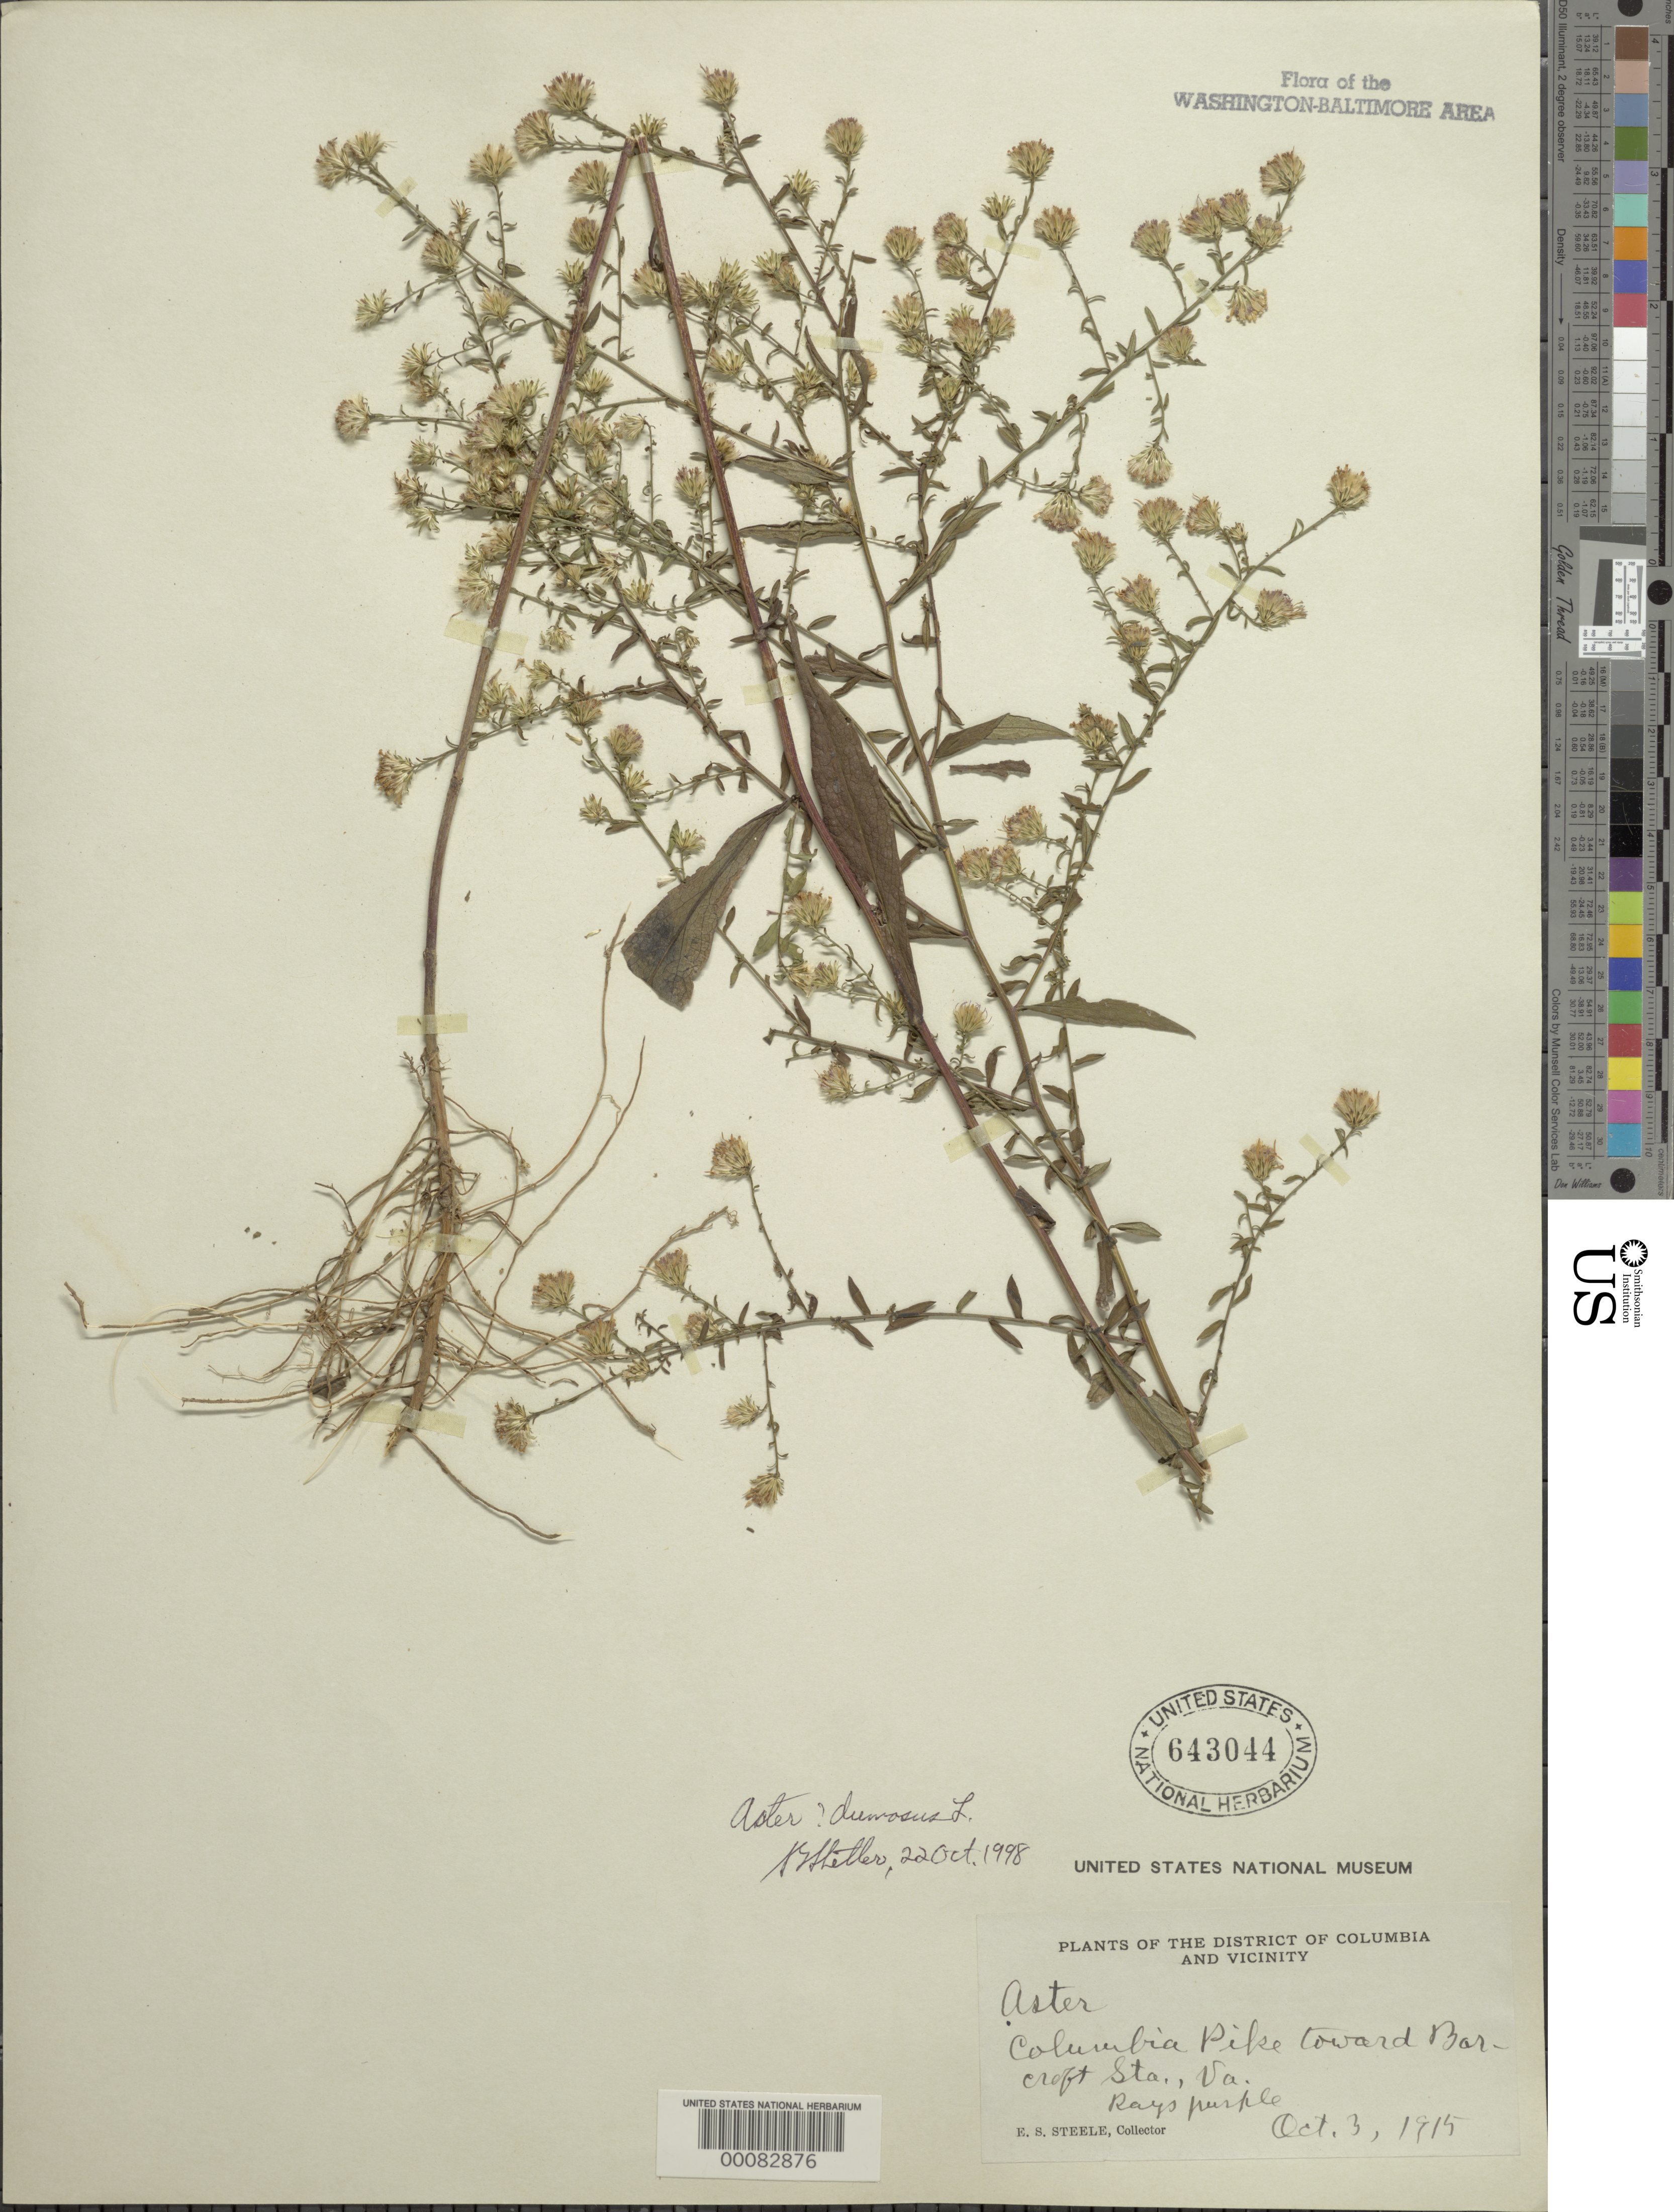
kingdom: Plantae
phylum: Tracheophyta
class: Magnoliopsida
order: Asterales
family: Asteraceae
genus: Symphyotrichum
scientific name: Symphyotrichum dumosum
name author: (L.) G.L. Nesom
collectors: E. Steele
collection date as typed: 03 Oct 1915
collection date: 1915-10-03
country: United States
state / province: Virginia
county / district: Arlington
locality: Columbia Pike toward Barcroft Station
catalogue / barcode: US 643044